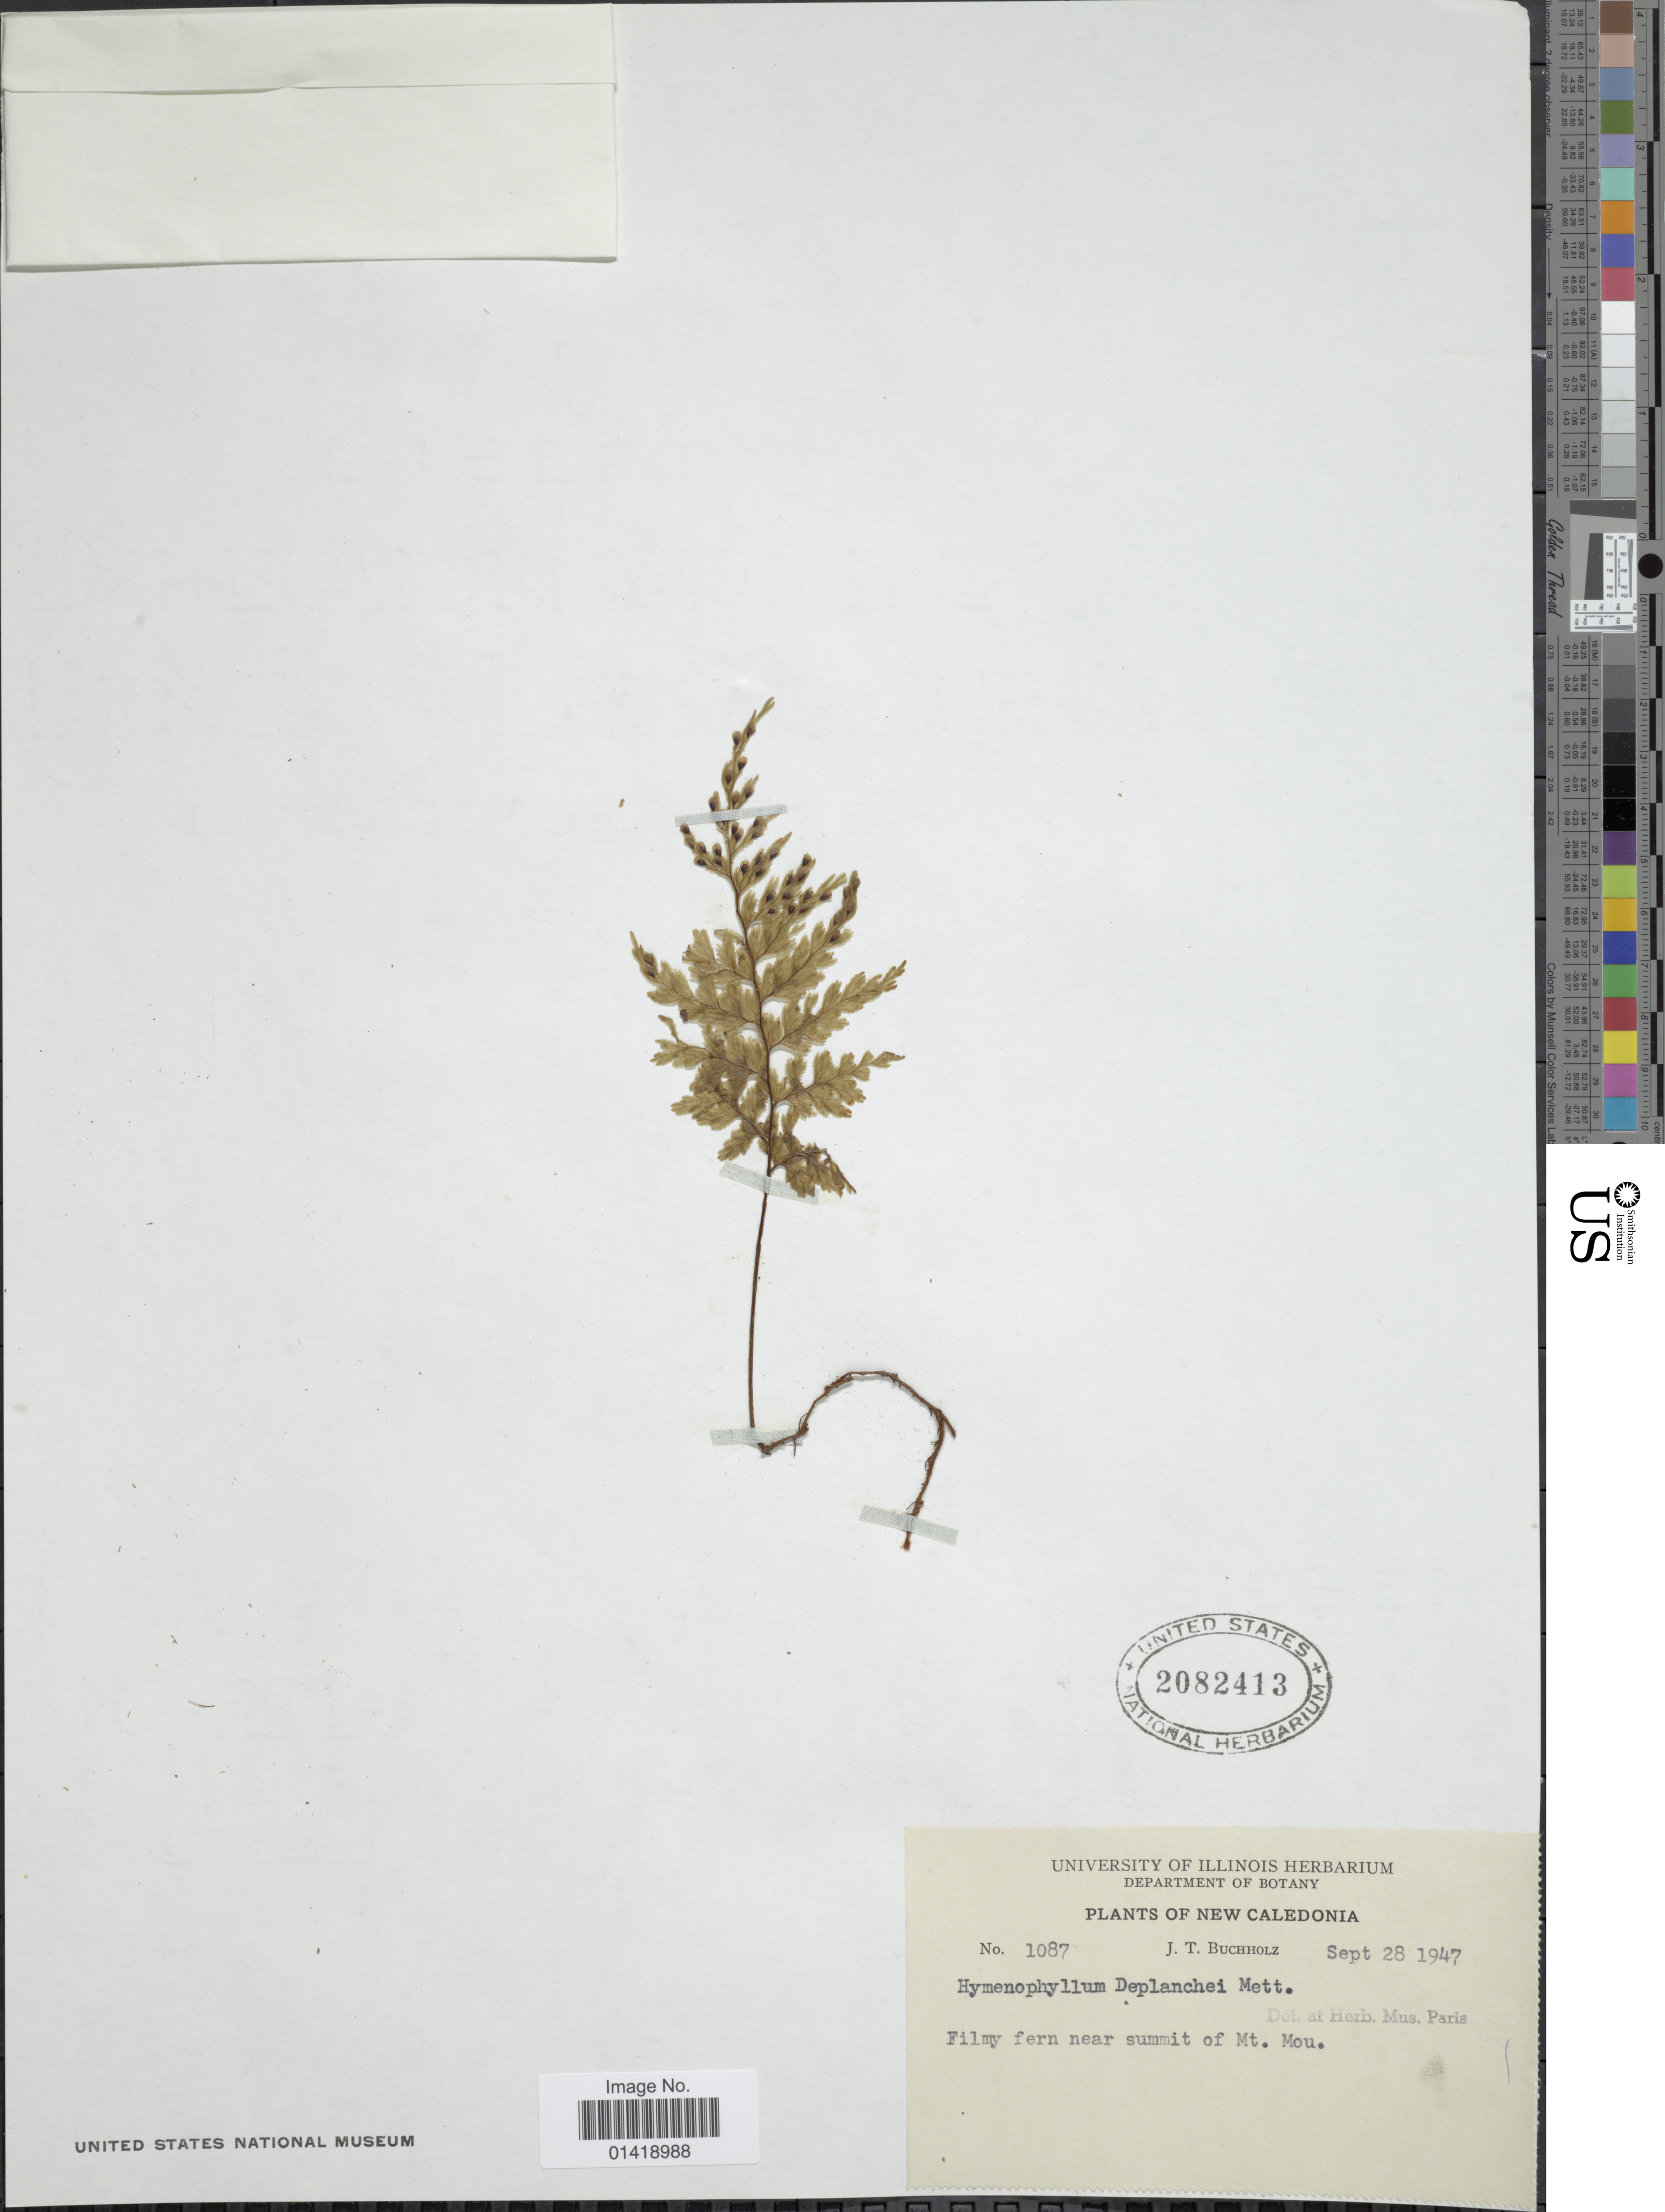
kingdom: Plantae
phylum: Tracheophyta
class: Polypodiopsida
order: Hymenophyllales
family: Hymenophyllaceae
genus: Hymenophyllum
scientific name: Hymenophyllum deplanchei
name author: Mett. ex Kuhn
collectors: J. T. Buchholz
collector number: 1087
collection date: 1947-09-28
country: New Caledonia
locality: Department of Botany filmy fern near summit of Mt. Mou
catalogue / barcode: US 2082413